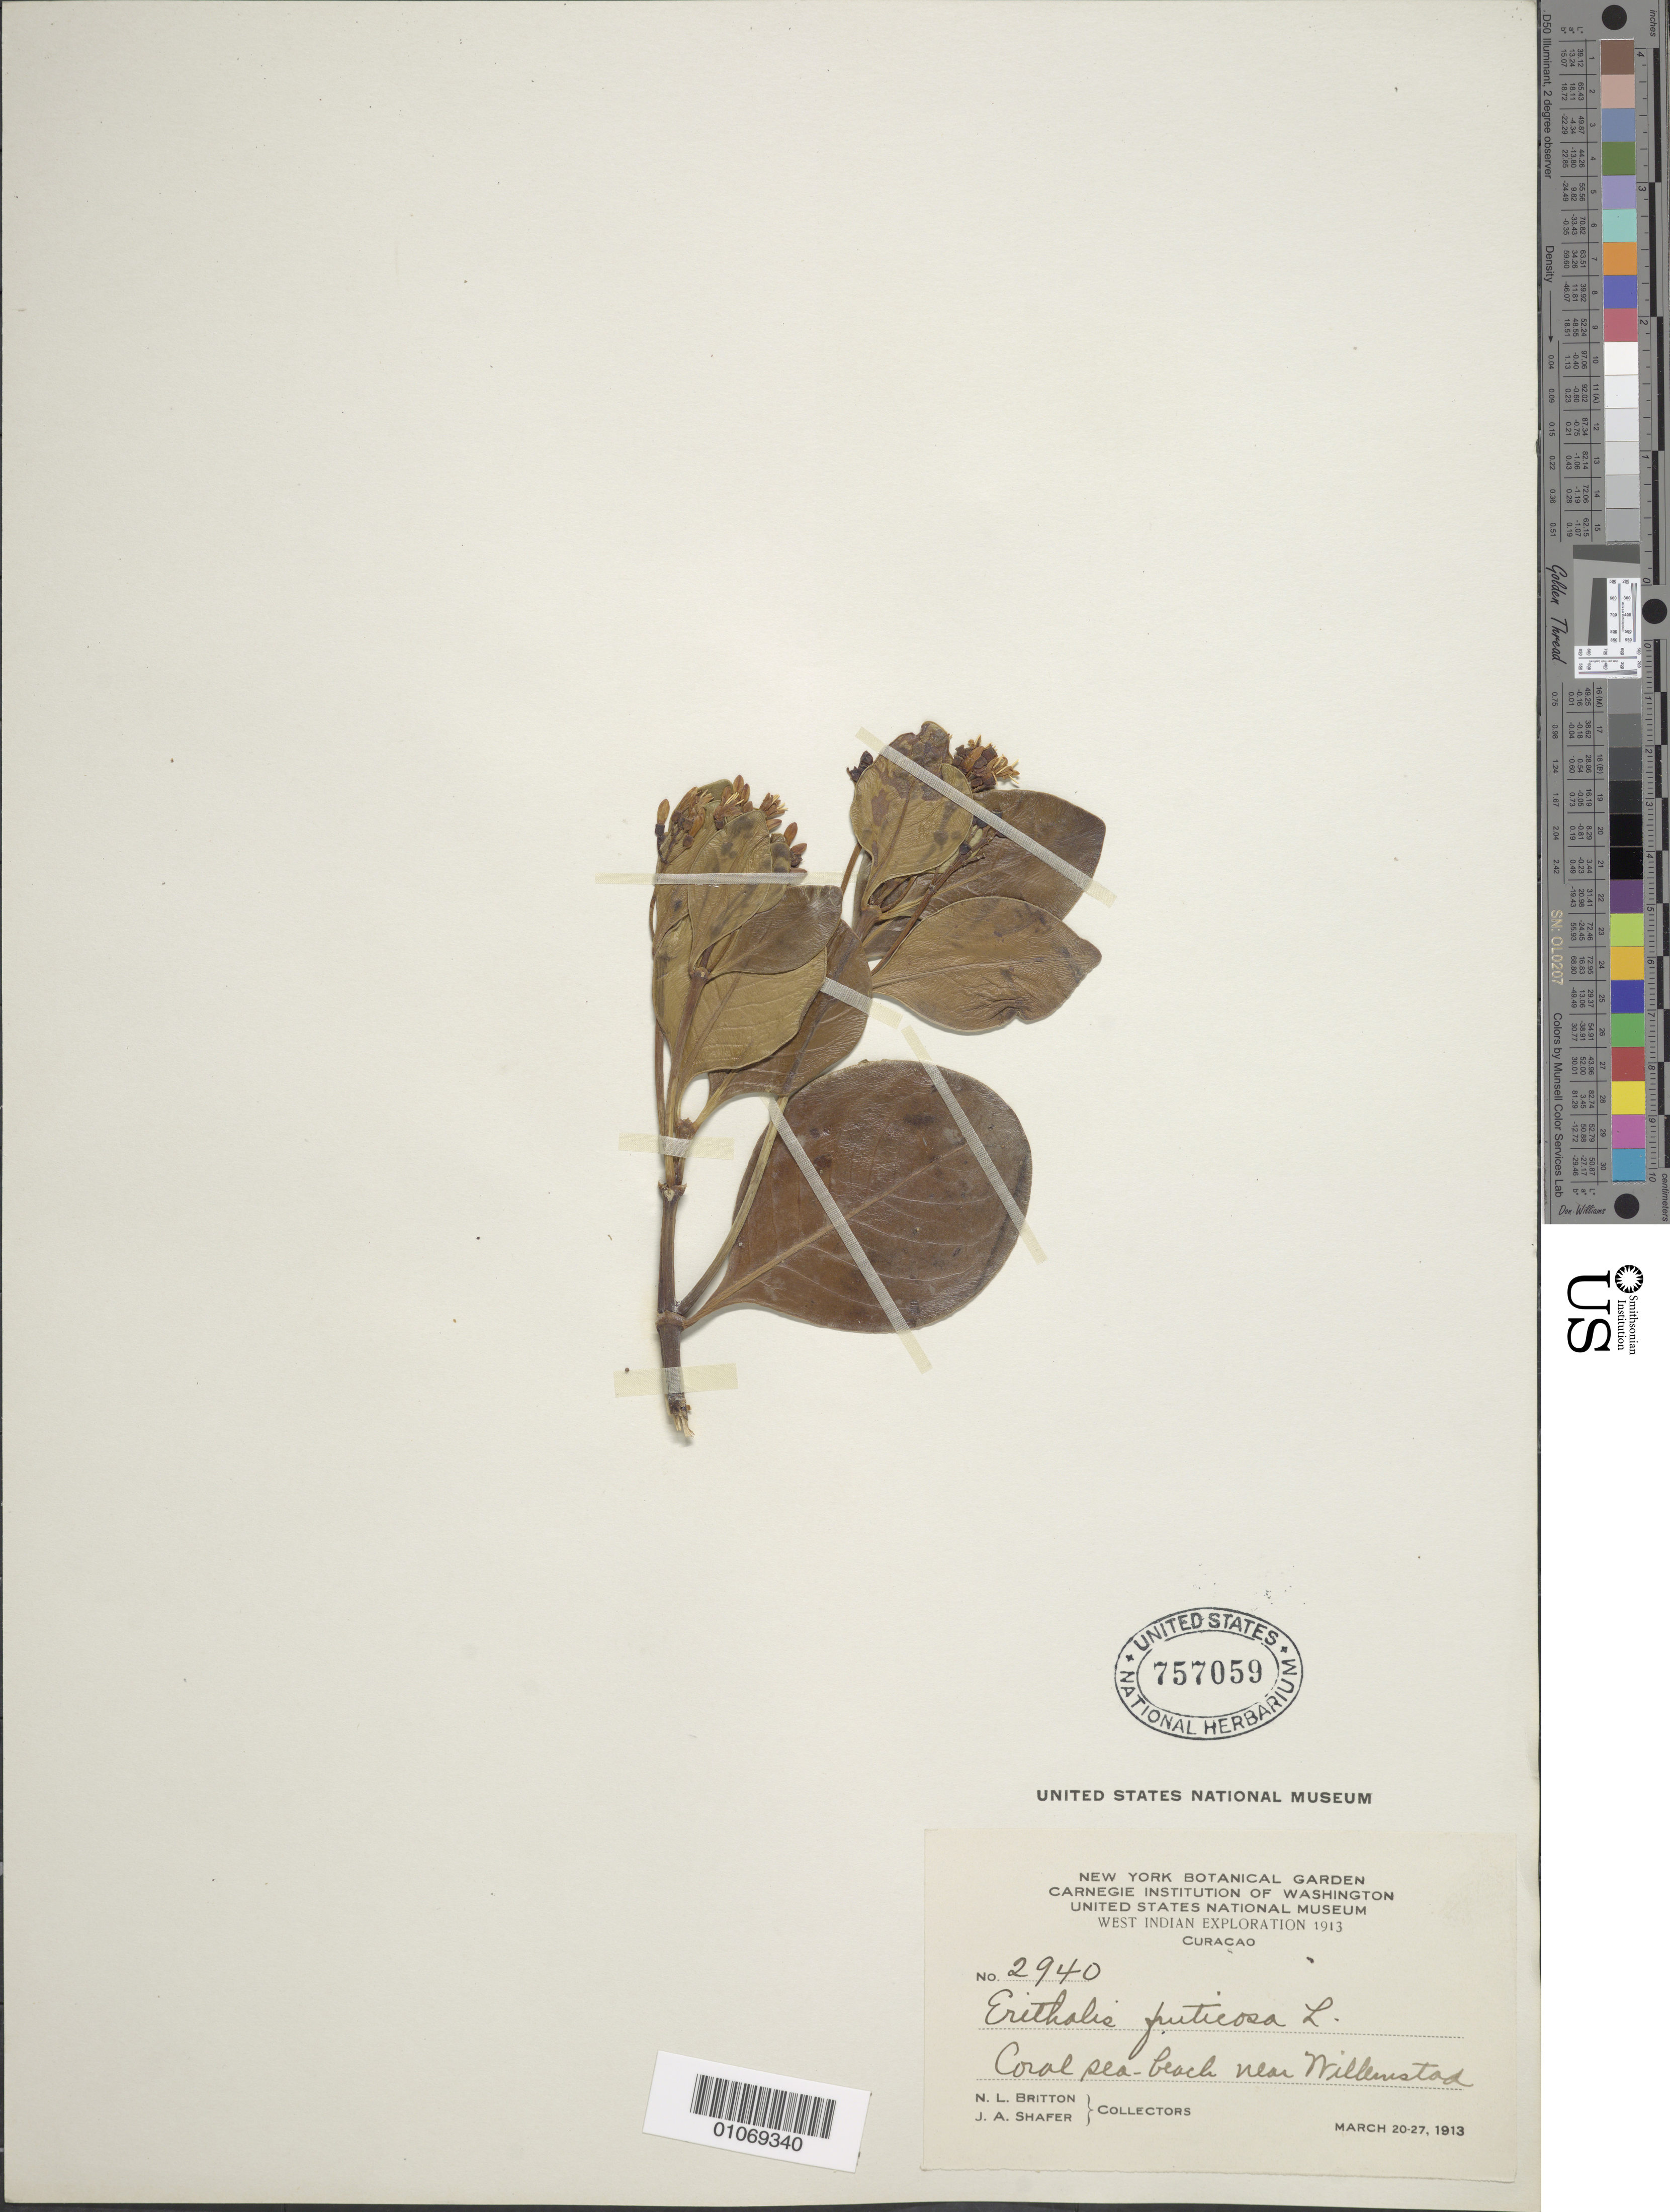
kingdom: Plantae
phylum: Tracheophyta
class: Magnoliopsida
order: Gentianales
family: Rubiaceae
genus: Erithalis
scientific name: Erithalis fruticosa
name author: L.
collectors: N. Britton & J. A. Shafer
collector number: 2940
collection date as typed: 20 Mar 1913 to 27 Mar 1913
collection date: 1913-03-20/1913-03-27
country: Curaçao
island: Curaçao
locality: Coral sea-beach near Willemstad.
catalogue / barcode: US 757059